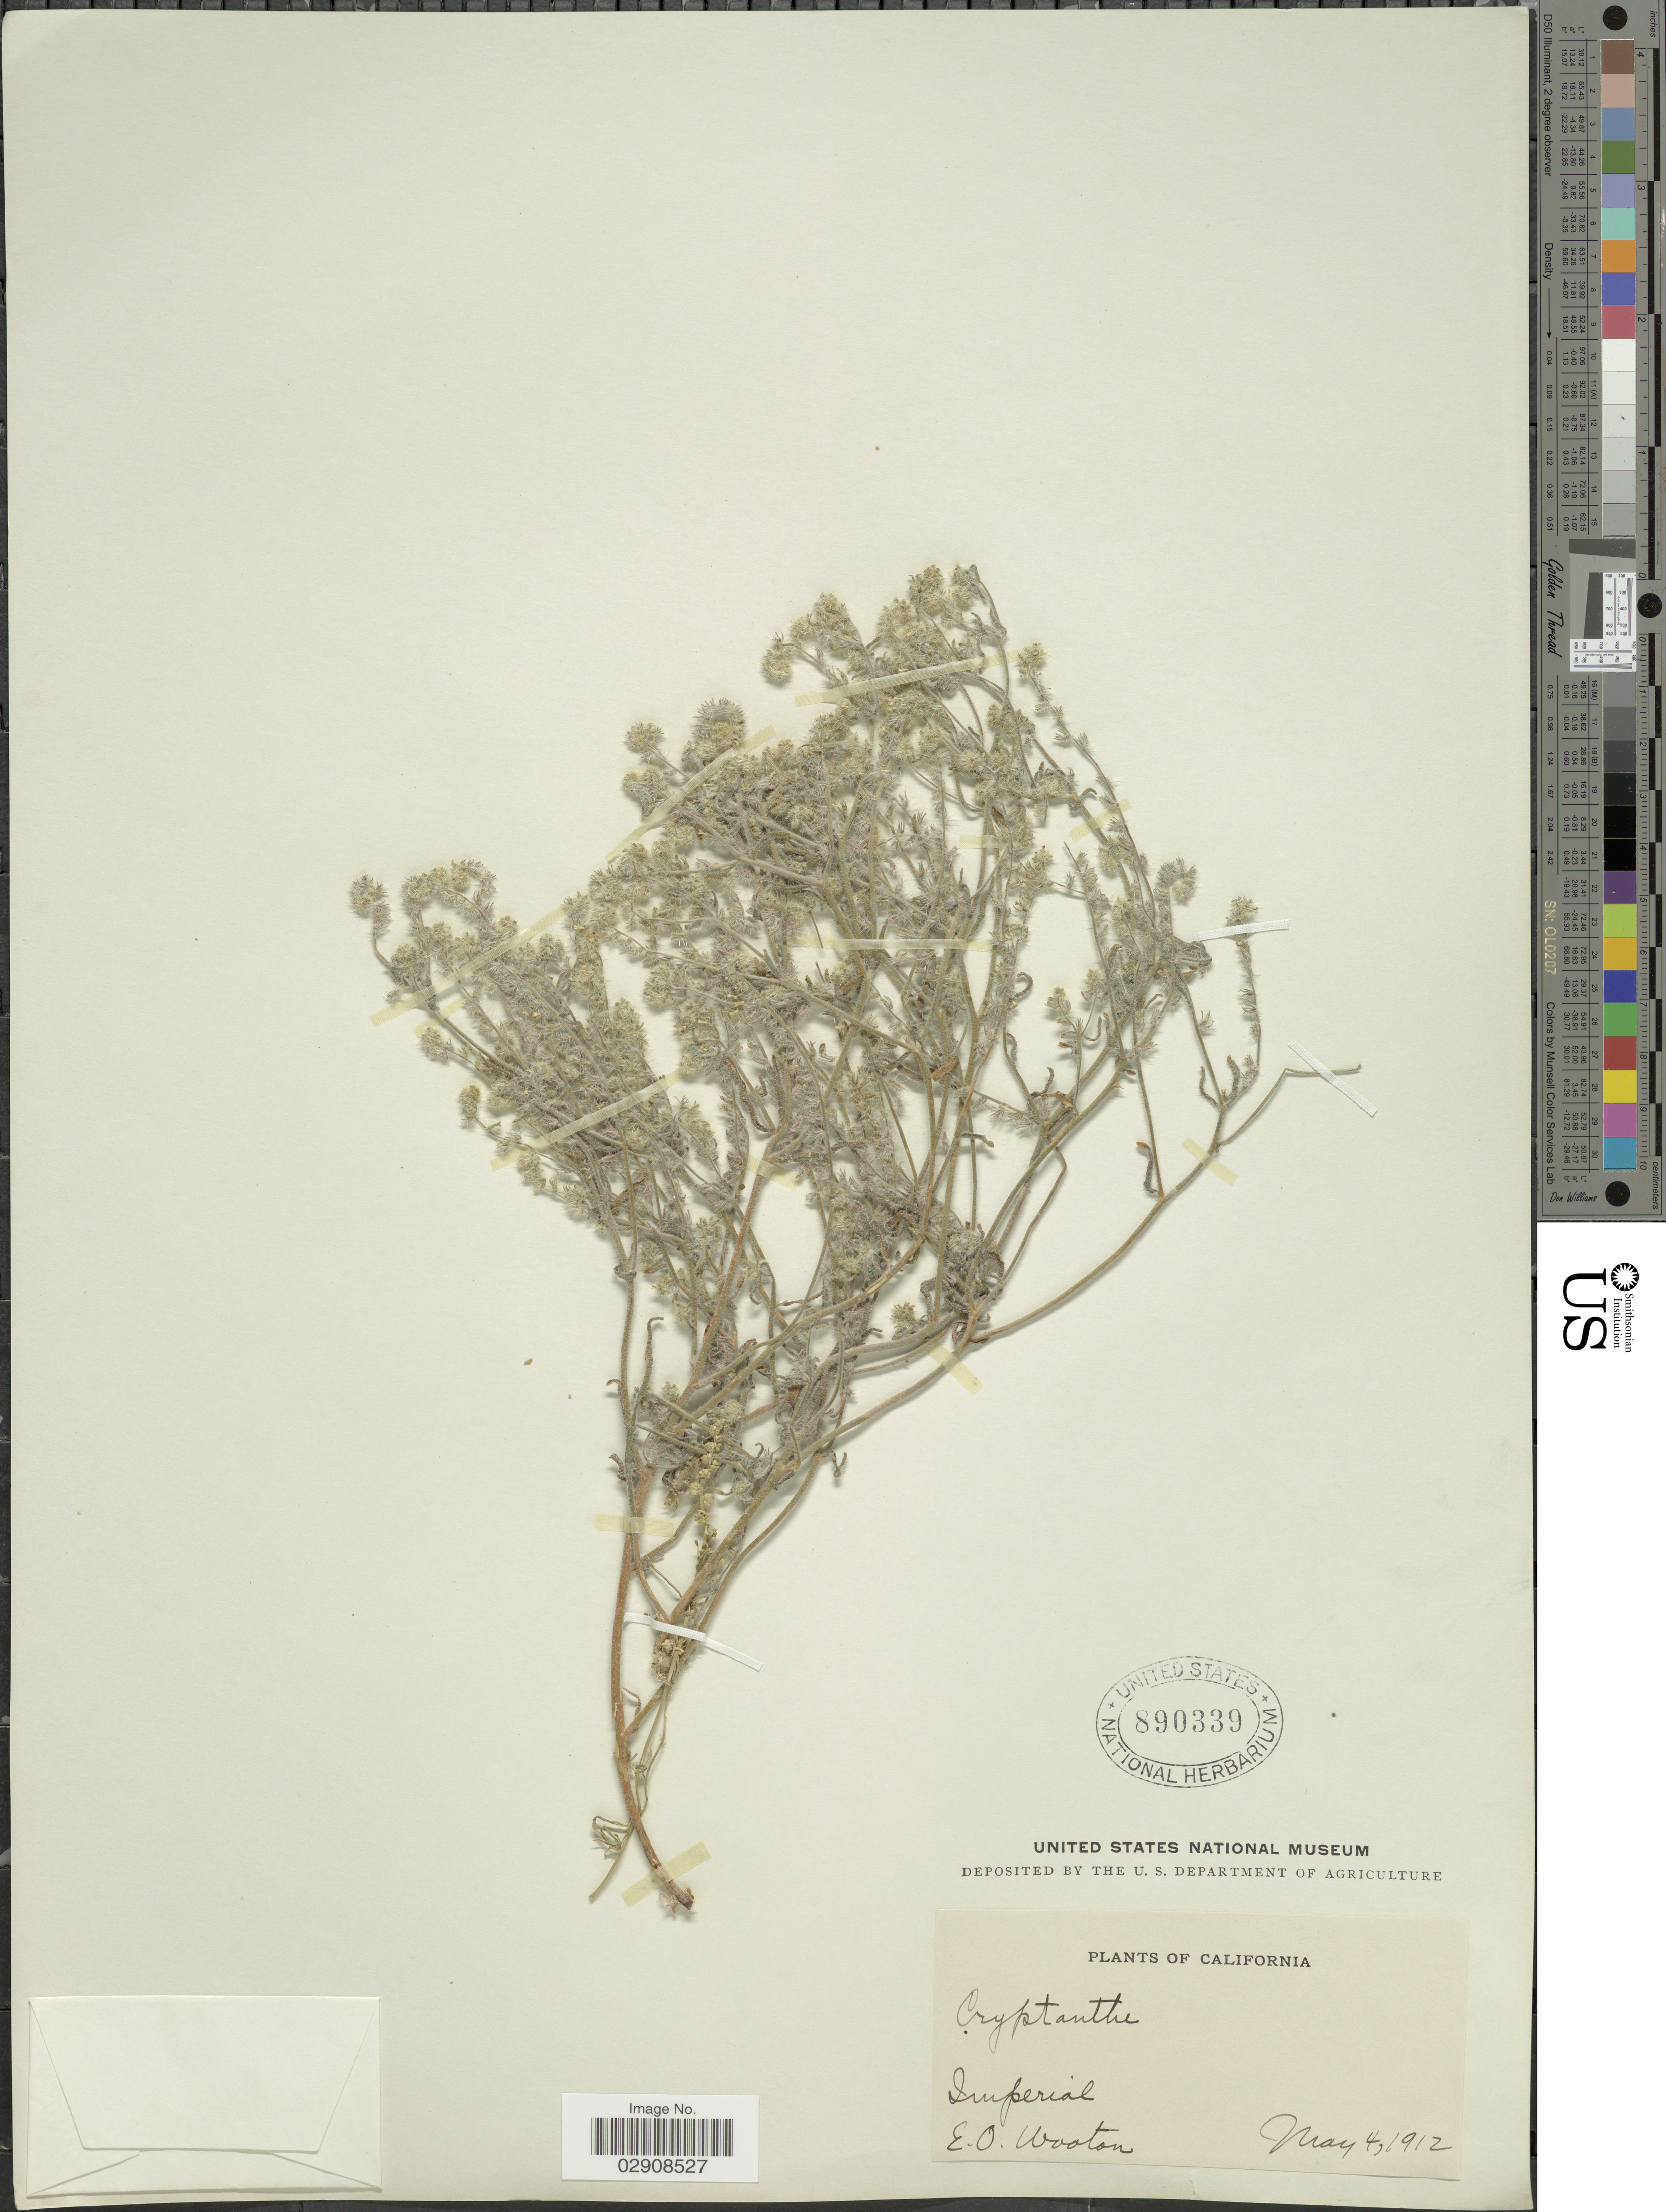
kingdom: Plantae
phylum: Tracheophyta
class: Magnoliopsida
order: Boraginales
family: Boraginaceae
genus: Cryptantha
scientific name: Cryptantha sp.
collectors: E. O. Wooton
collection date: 1912-05-04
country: United States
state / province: California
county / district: Imperial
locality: Imperial.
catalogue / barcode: US 890339